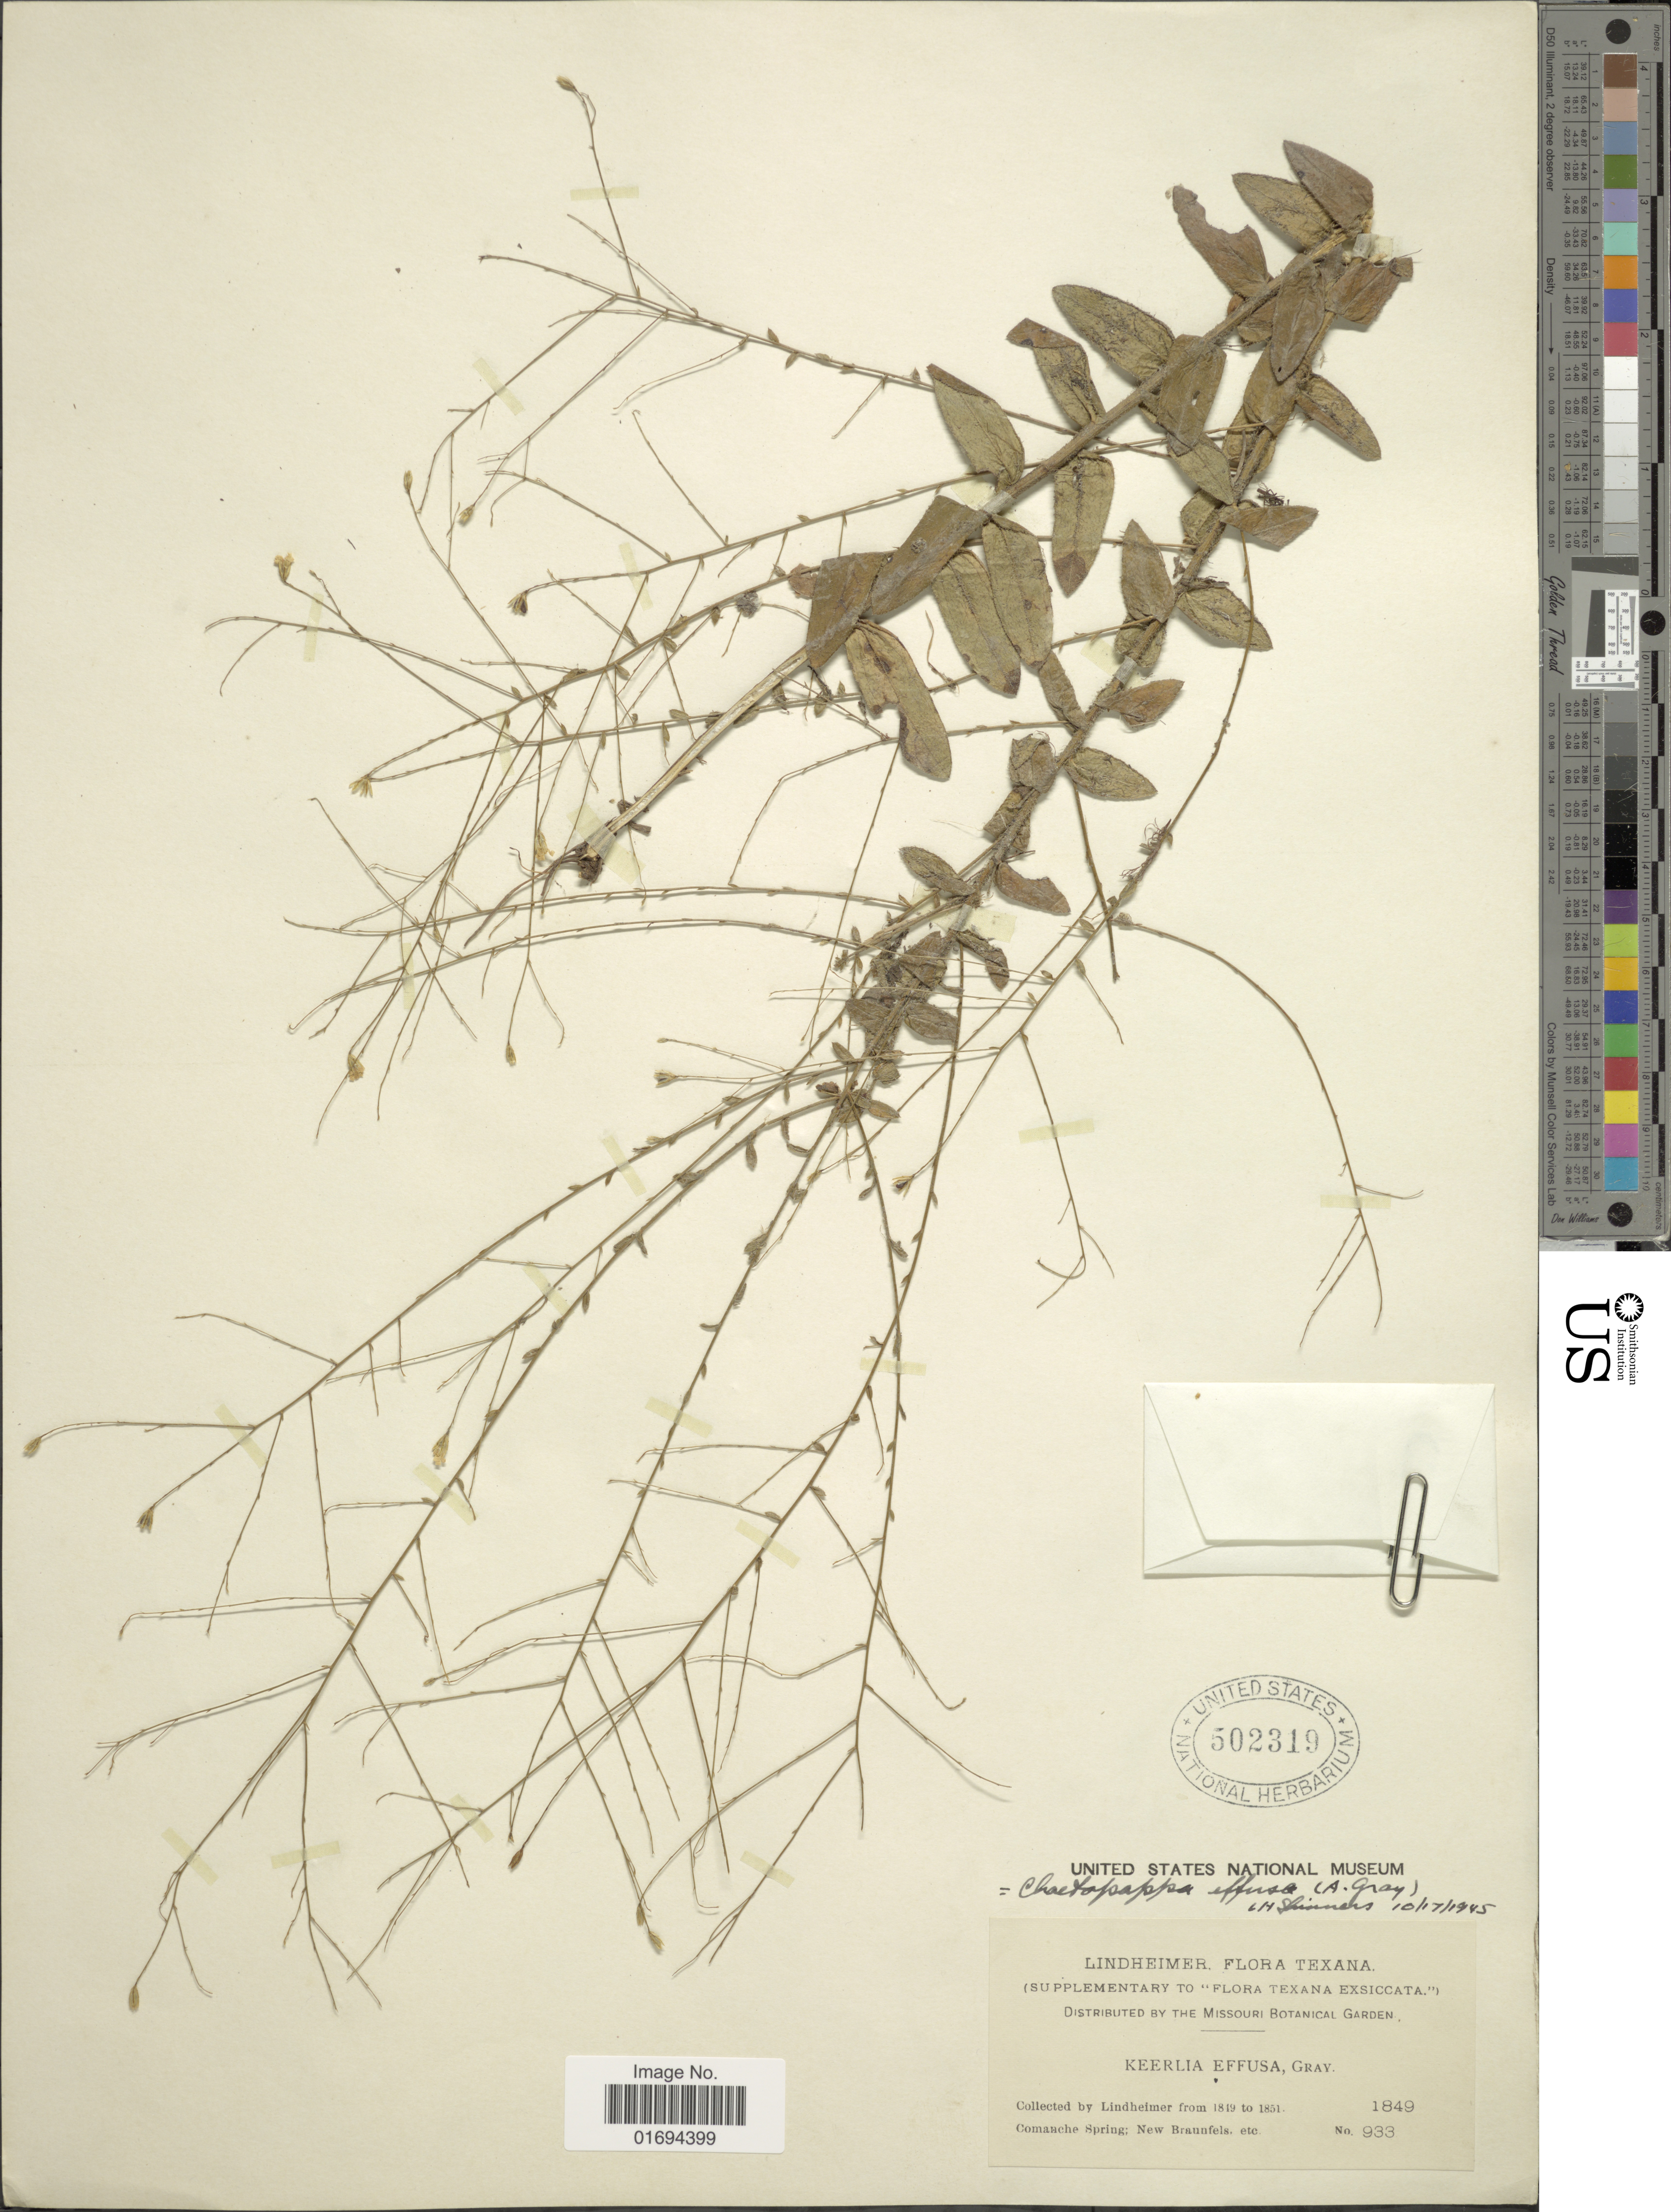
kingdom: Plantae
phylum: Tracheophyta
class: Magnoliopsida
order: Asterales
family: Asteraceae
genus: Chaetopappa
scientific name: Chaetopappa effusa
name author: (A. Gray) Shinners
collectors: -. Lindheimer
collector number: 933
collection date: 1849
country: United States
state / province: Texas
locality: Texana, Comanche Spring, New Braunfels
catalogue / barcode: US 502319